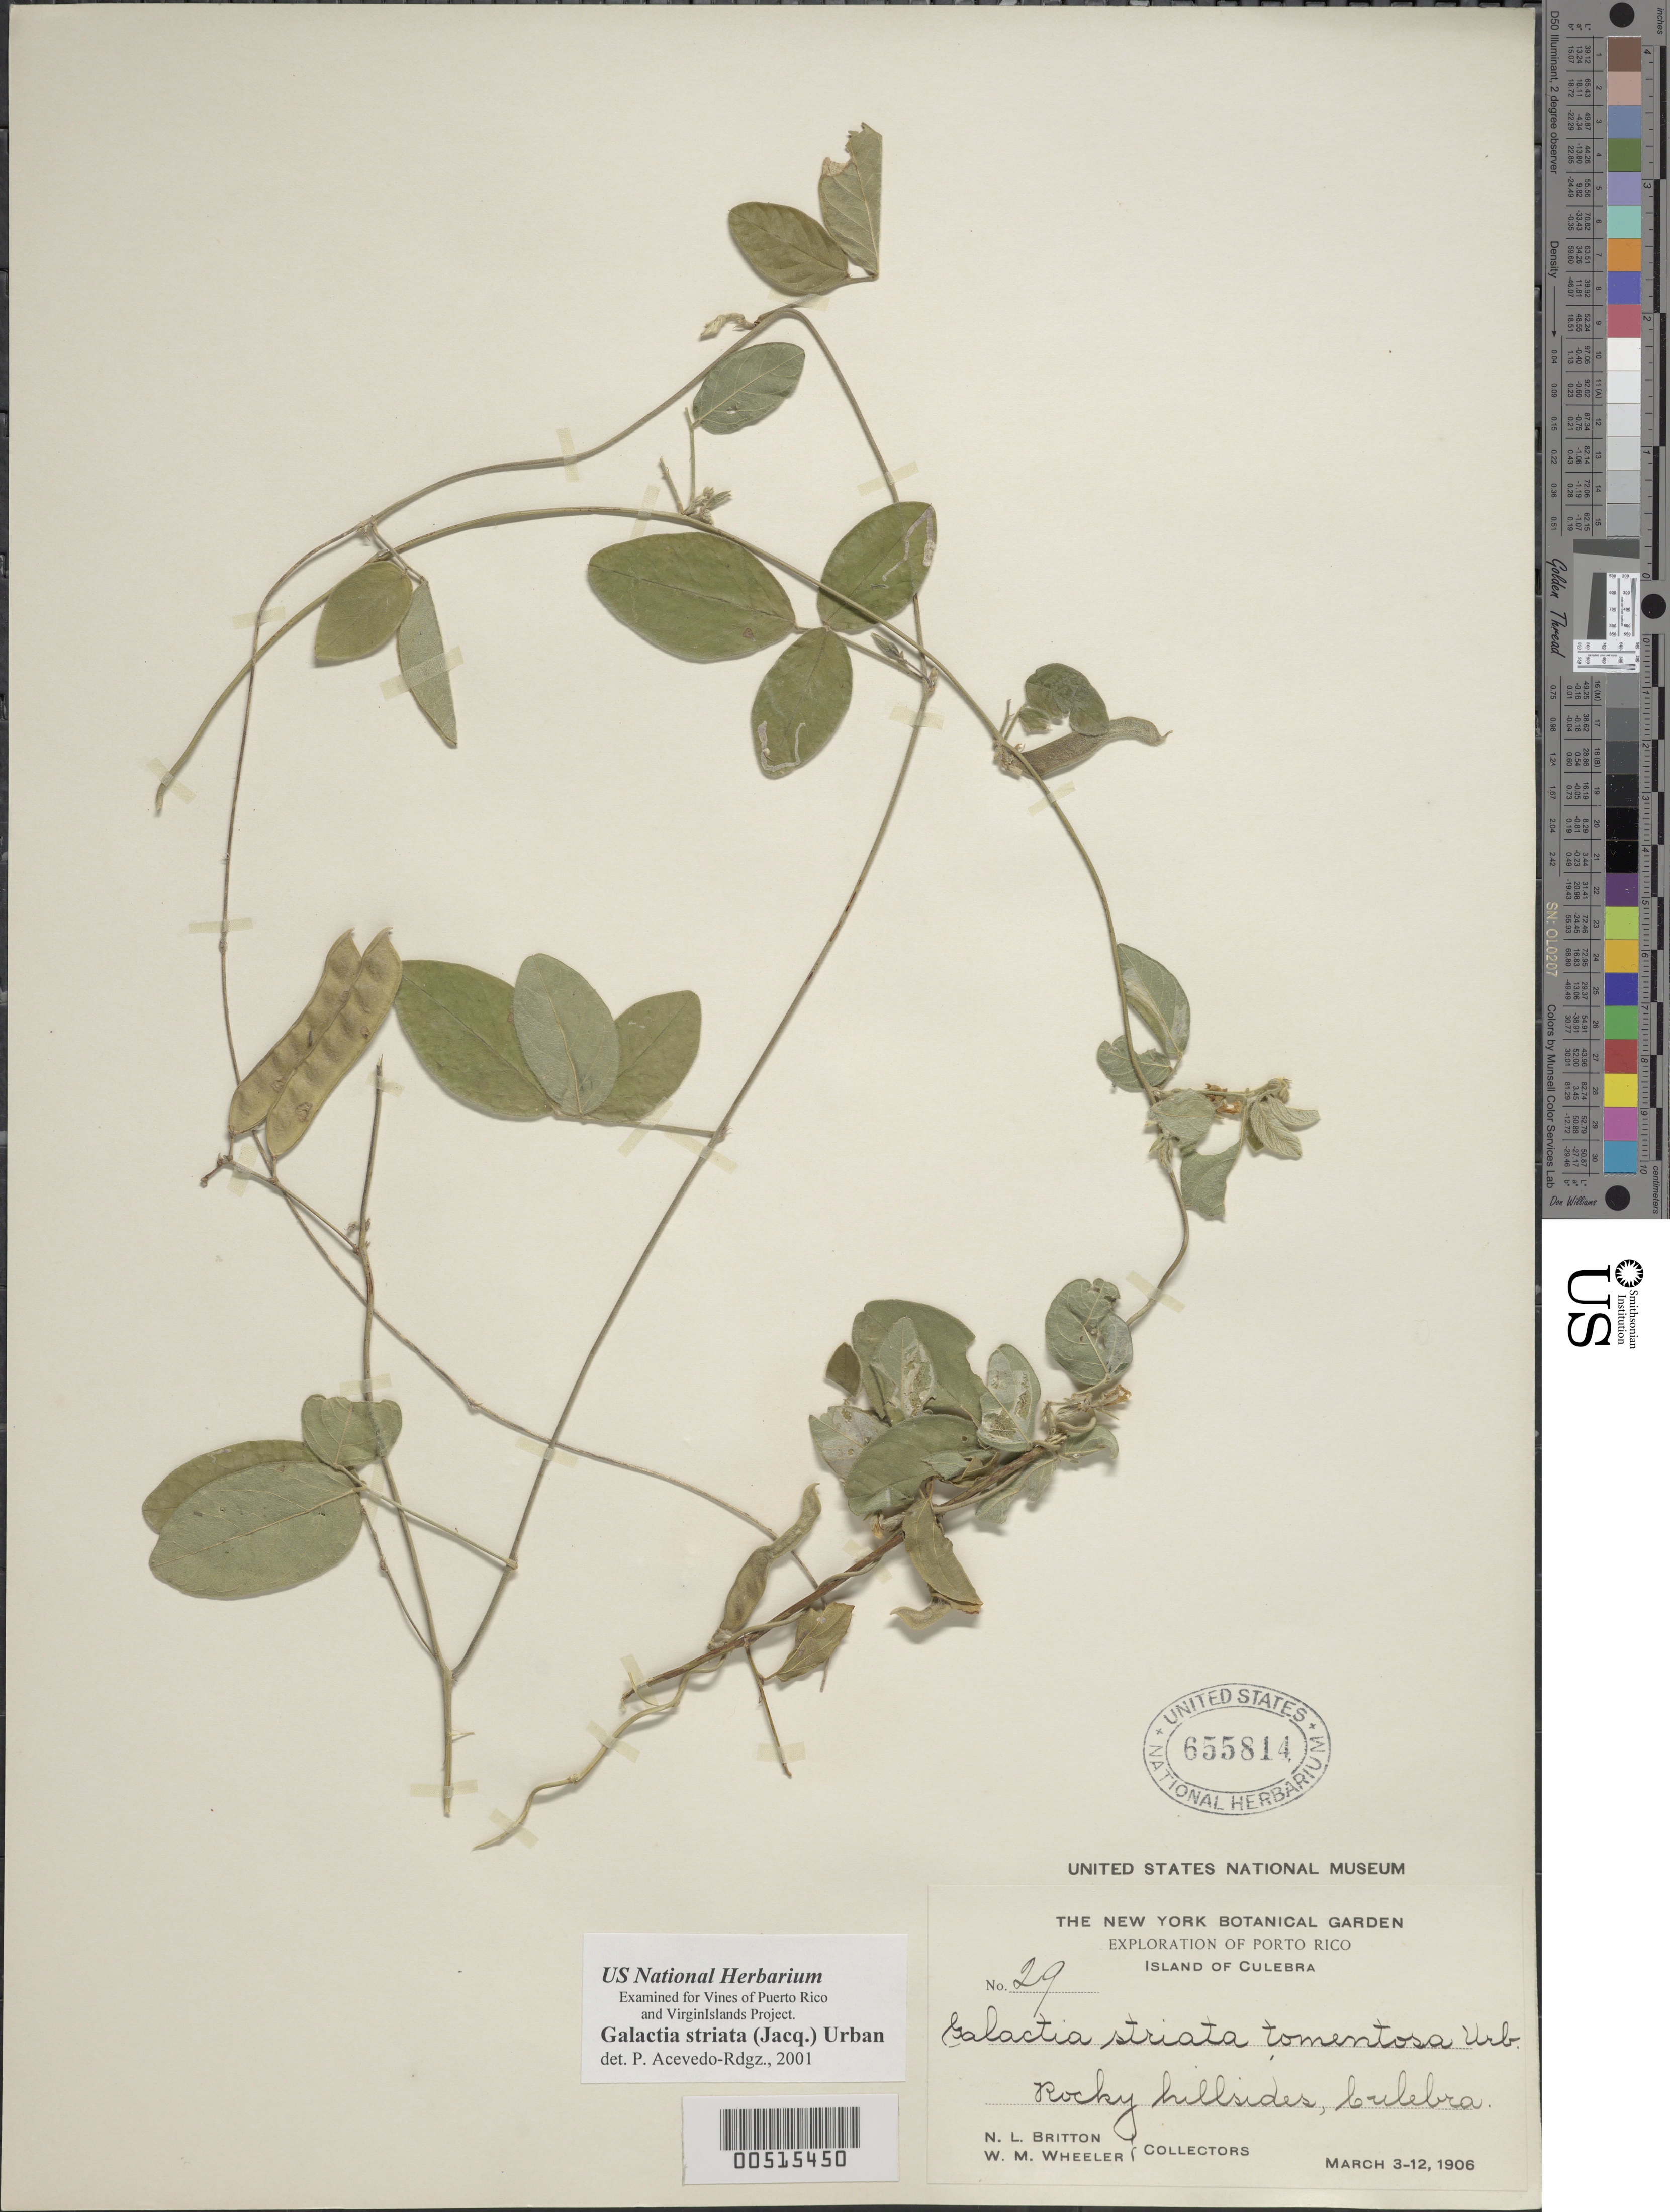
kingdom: Plantae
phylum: Tracheophyta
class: Magnoliopsida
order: Fabales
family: Fabaceae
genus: Galactia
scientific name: Galactia striata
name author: (Jacq.) Urb.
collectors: N. Britton & W. Wheeler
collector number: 29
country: Puerto Rico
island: Greater Antilles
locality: Culebra Island. Rocky hillsides.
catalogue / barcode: US 655814